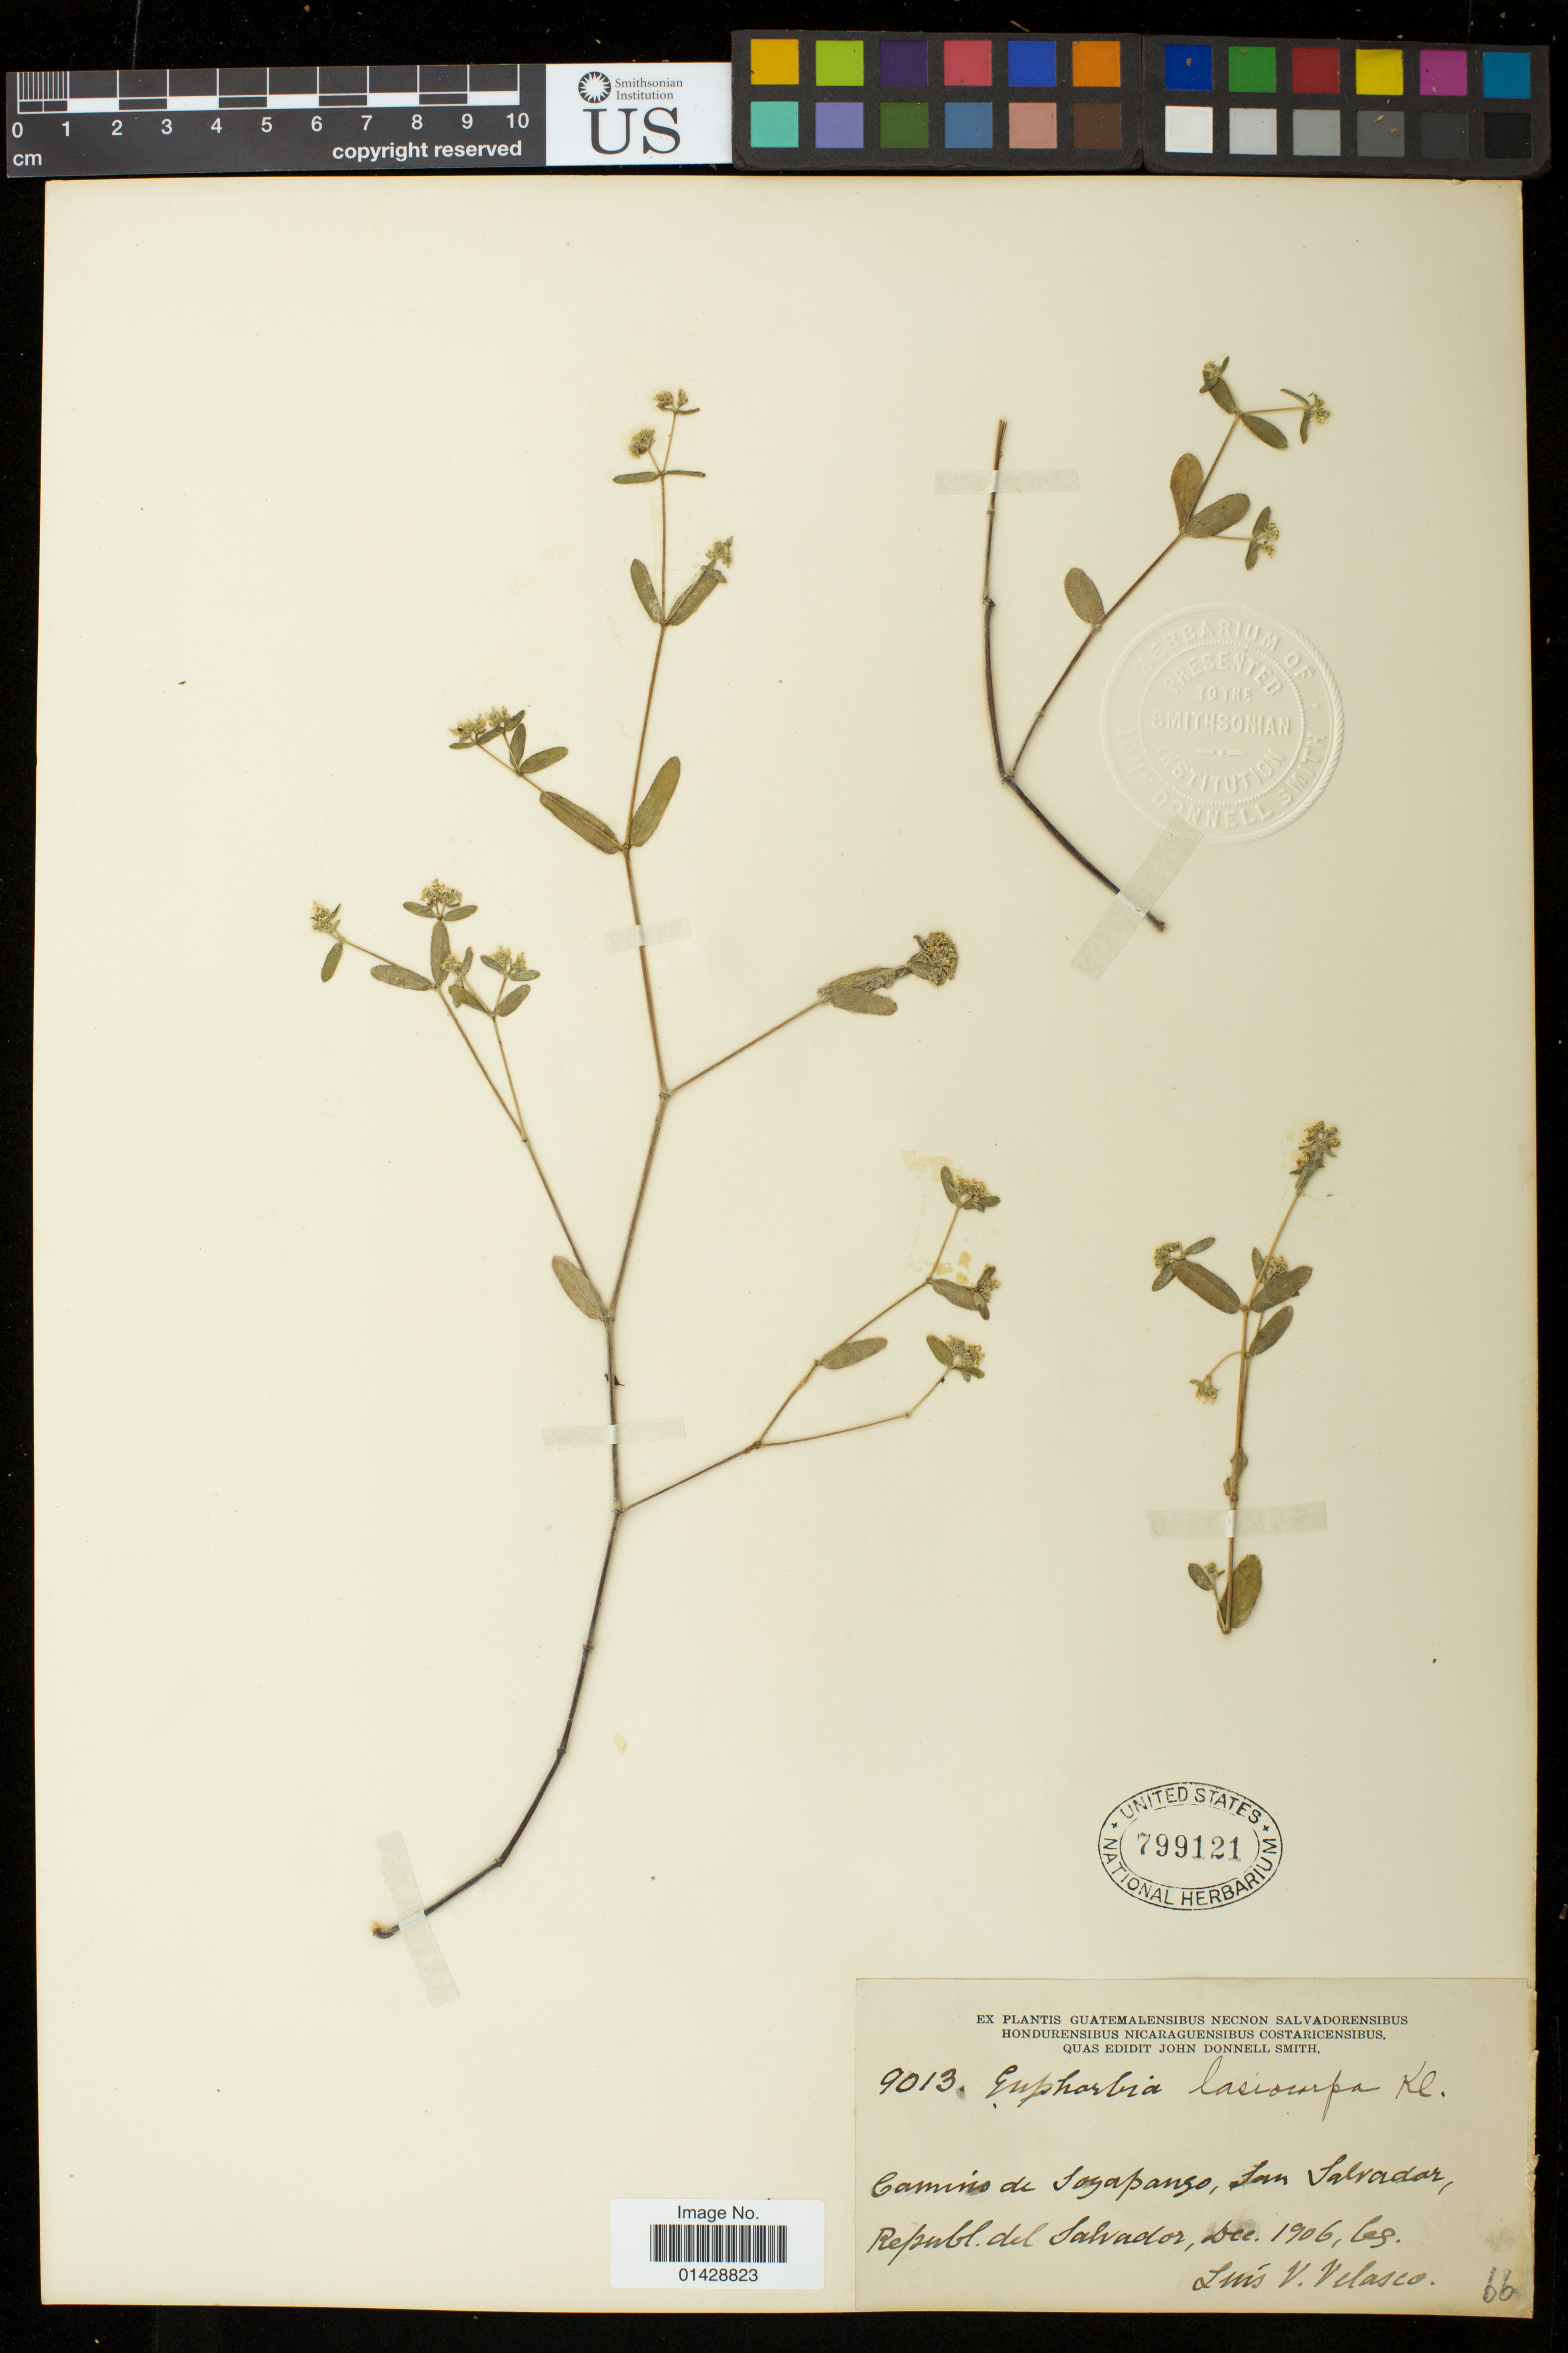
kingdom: Plantae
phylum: Tracheophyta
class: Magnoliopsida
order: Malpighiales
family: Euphorbiaceae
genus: Euphorbia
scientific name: Euphorbia lasiocarpa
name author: Klotzsch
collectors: L. Velasco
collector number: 9013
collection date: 1906-12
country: El Salvador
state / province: San Salvador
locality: Camino de Joyapanso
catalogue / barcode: US 799121